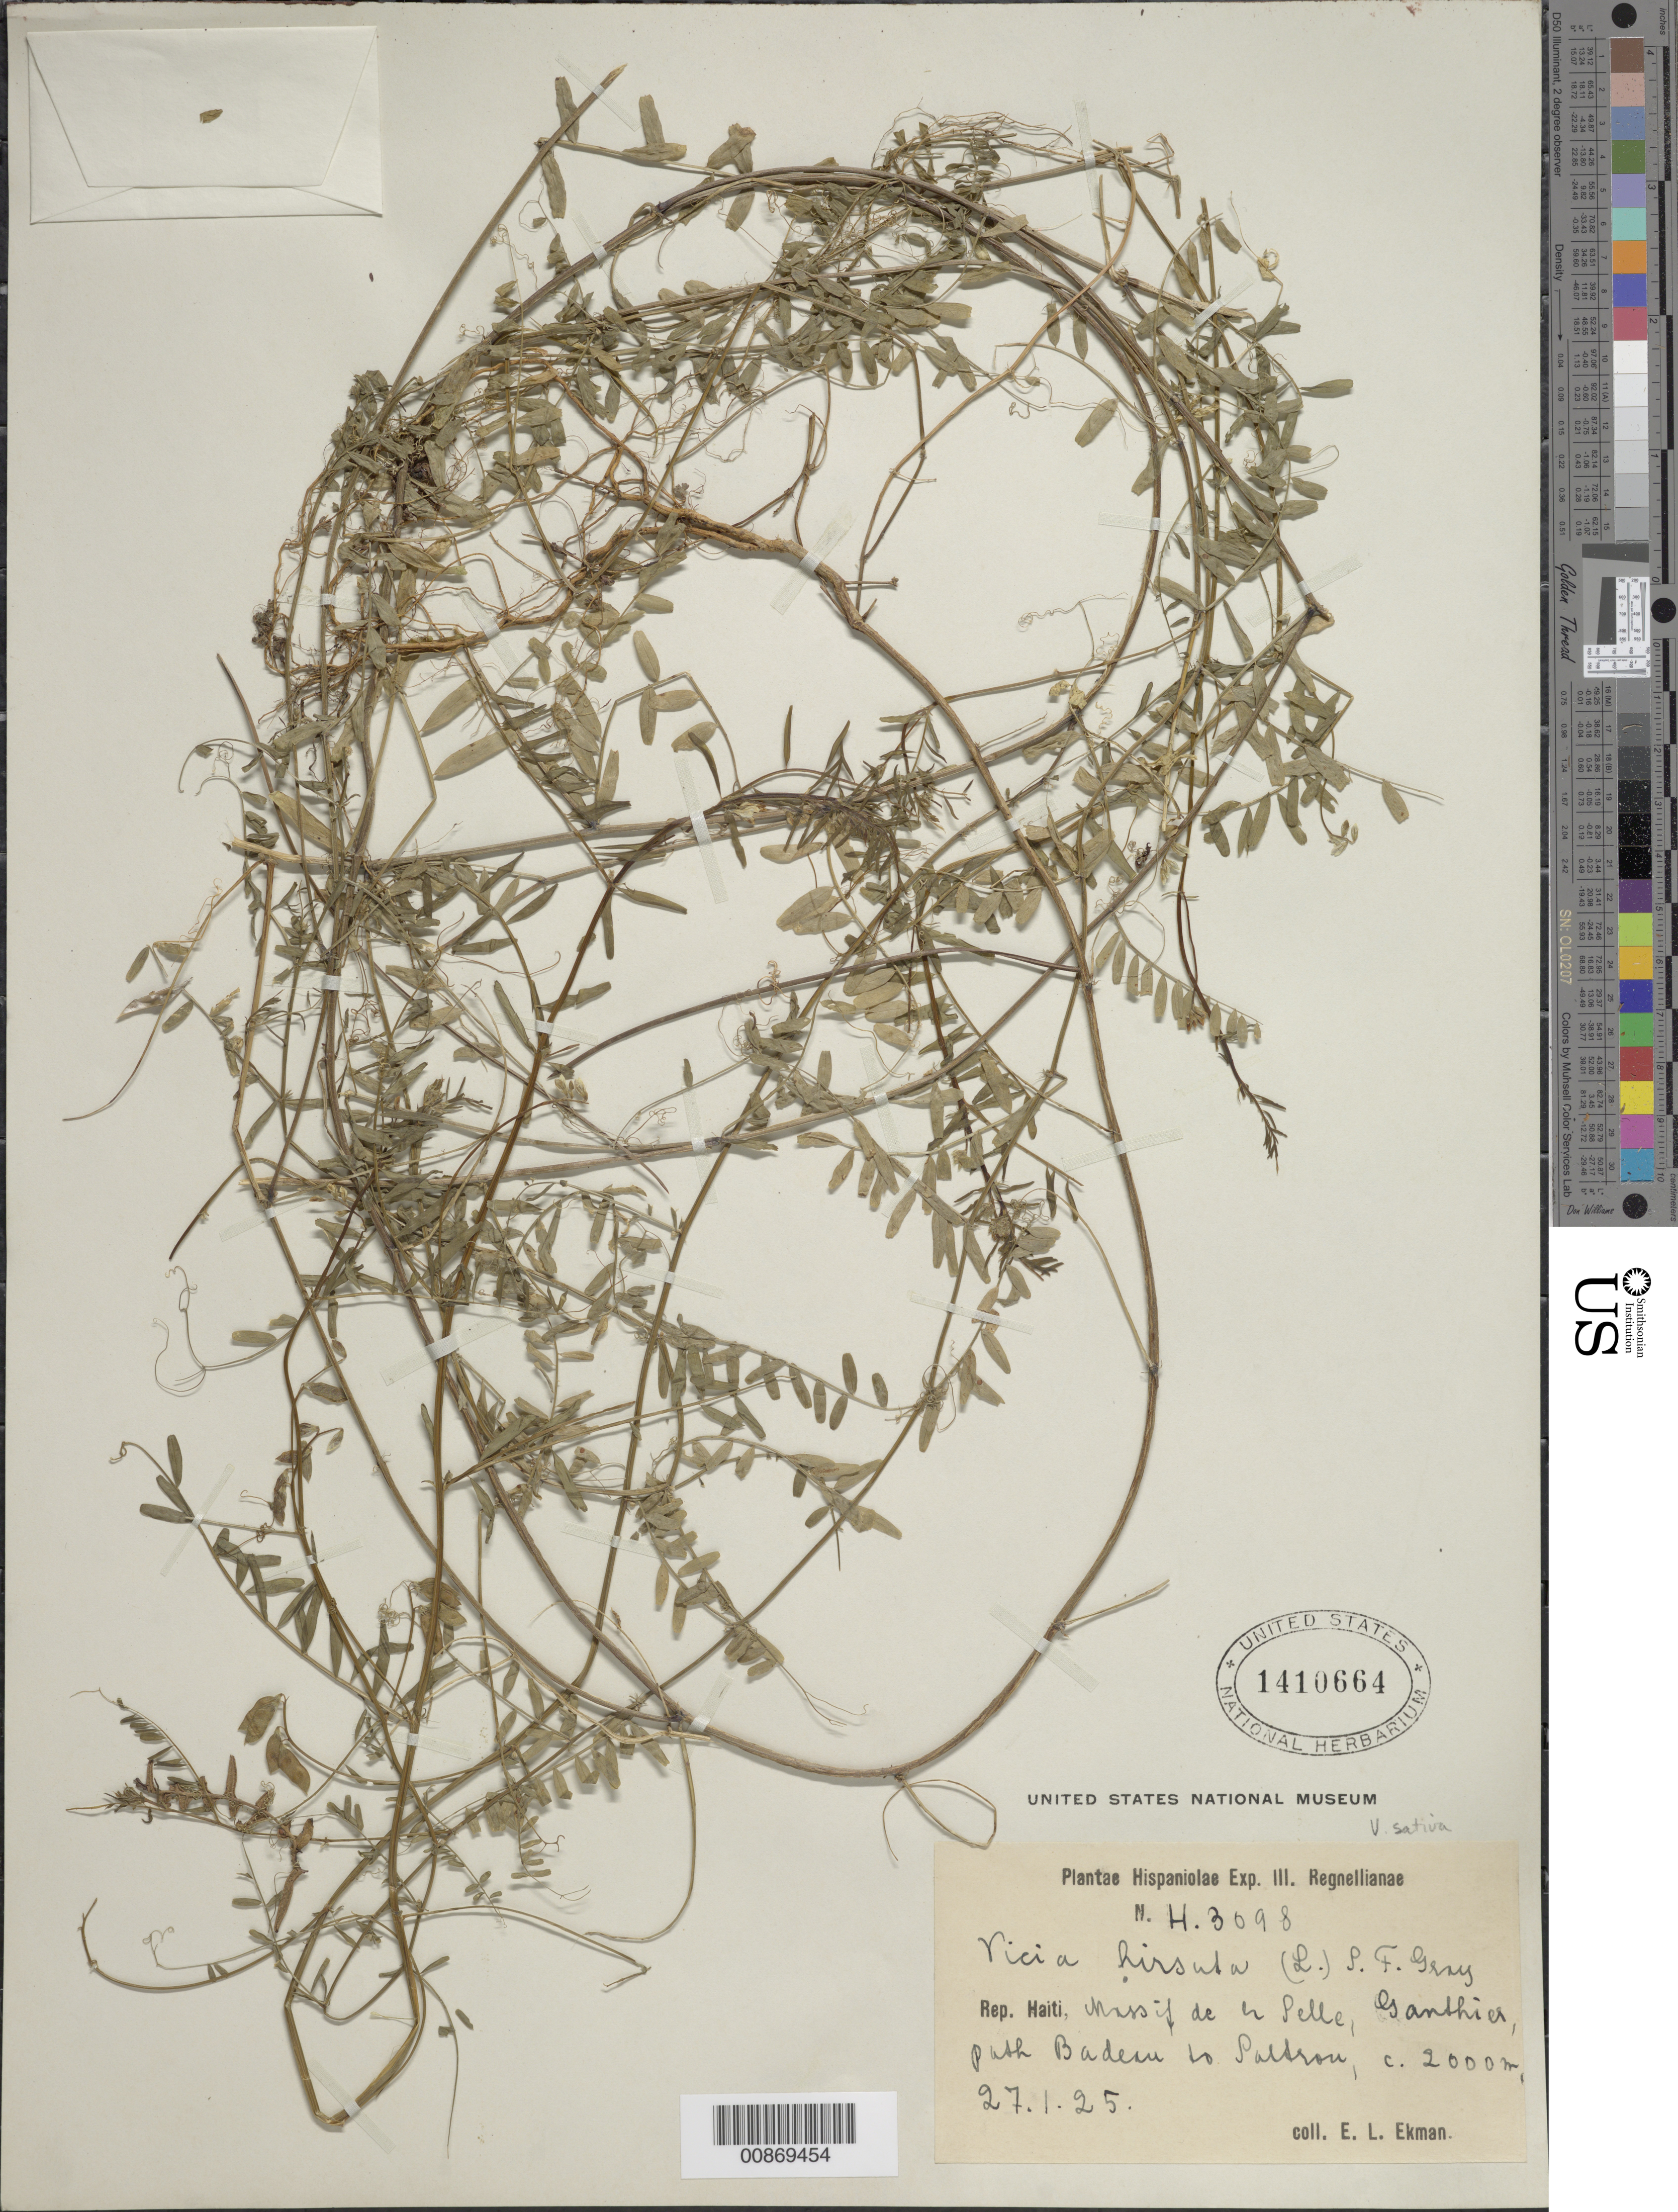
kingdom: Plantae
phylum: Tracheophyta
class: Magnoliopsida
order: Fabales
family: Fabaceae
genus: Vicia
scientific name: Vicia sativa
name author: L.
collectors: E. L. Ekman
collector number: H 3098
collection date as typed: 27 Jan 1925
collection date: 1925-01-27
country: Haiti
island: Hispaniola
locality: Massif de la Selle, Ganthier, pash Badeau to Saltrou.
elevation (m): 2000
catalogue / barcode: US 1410664